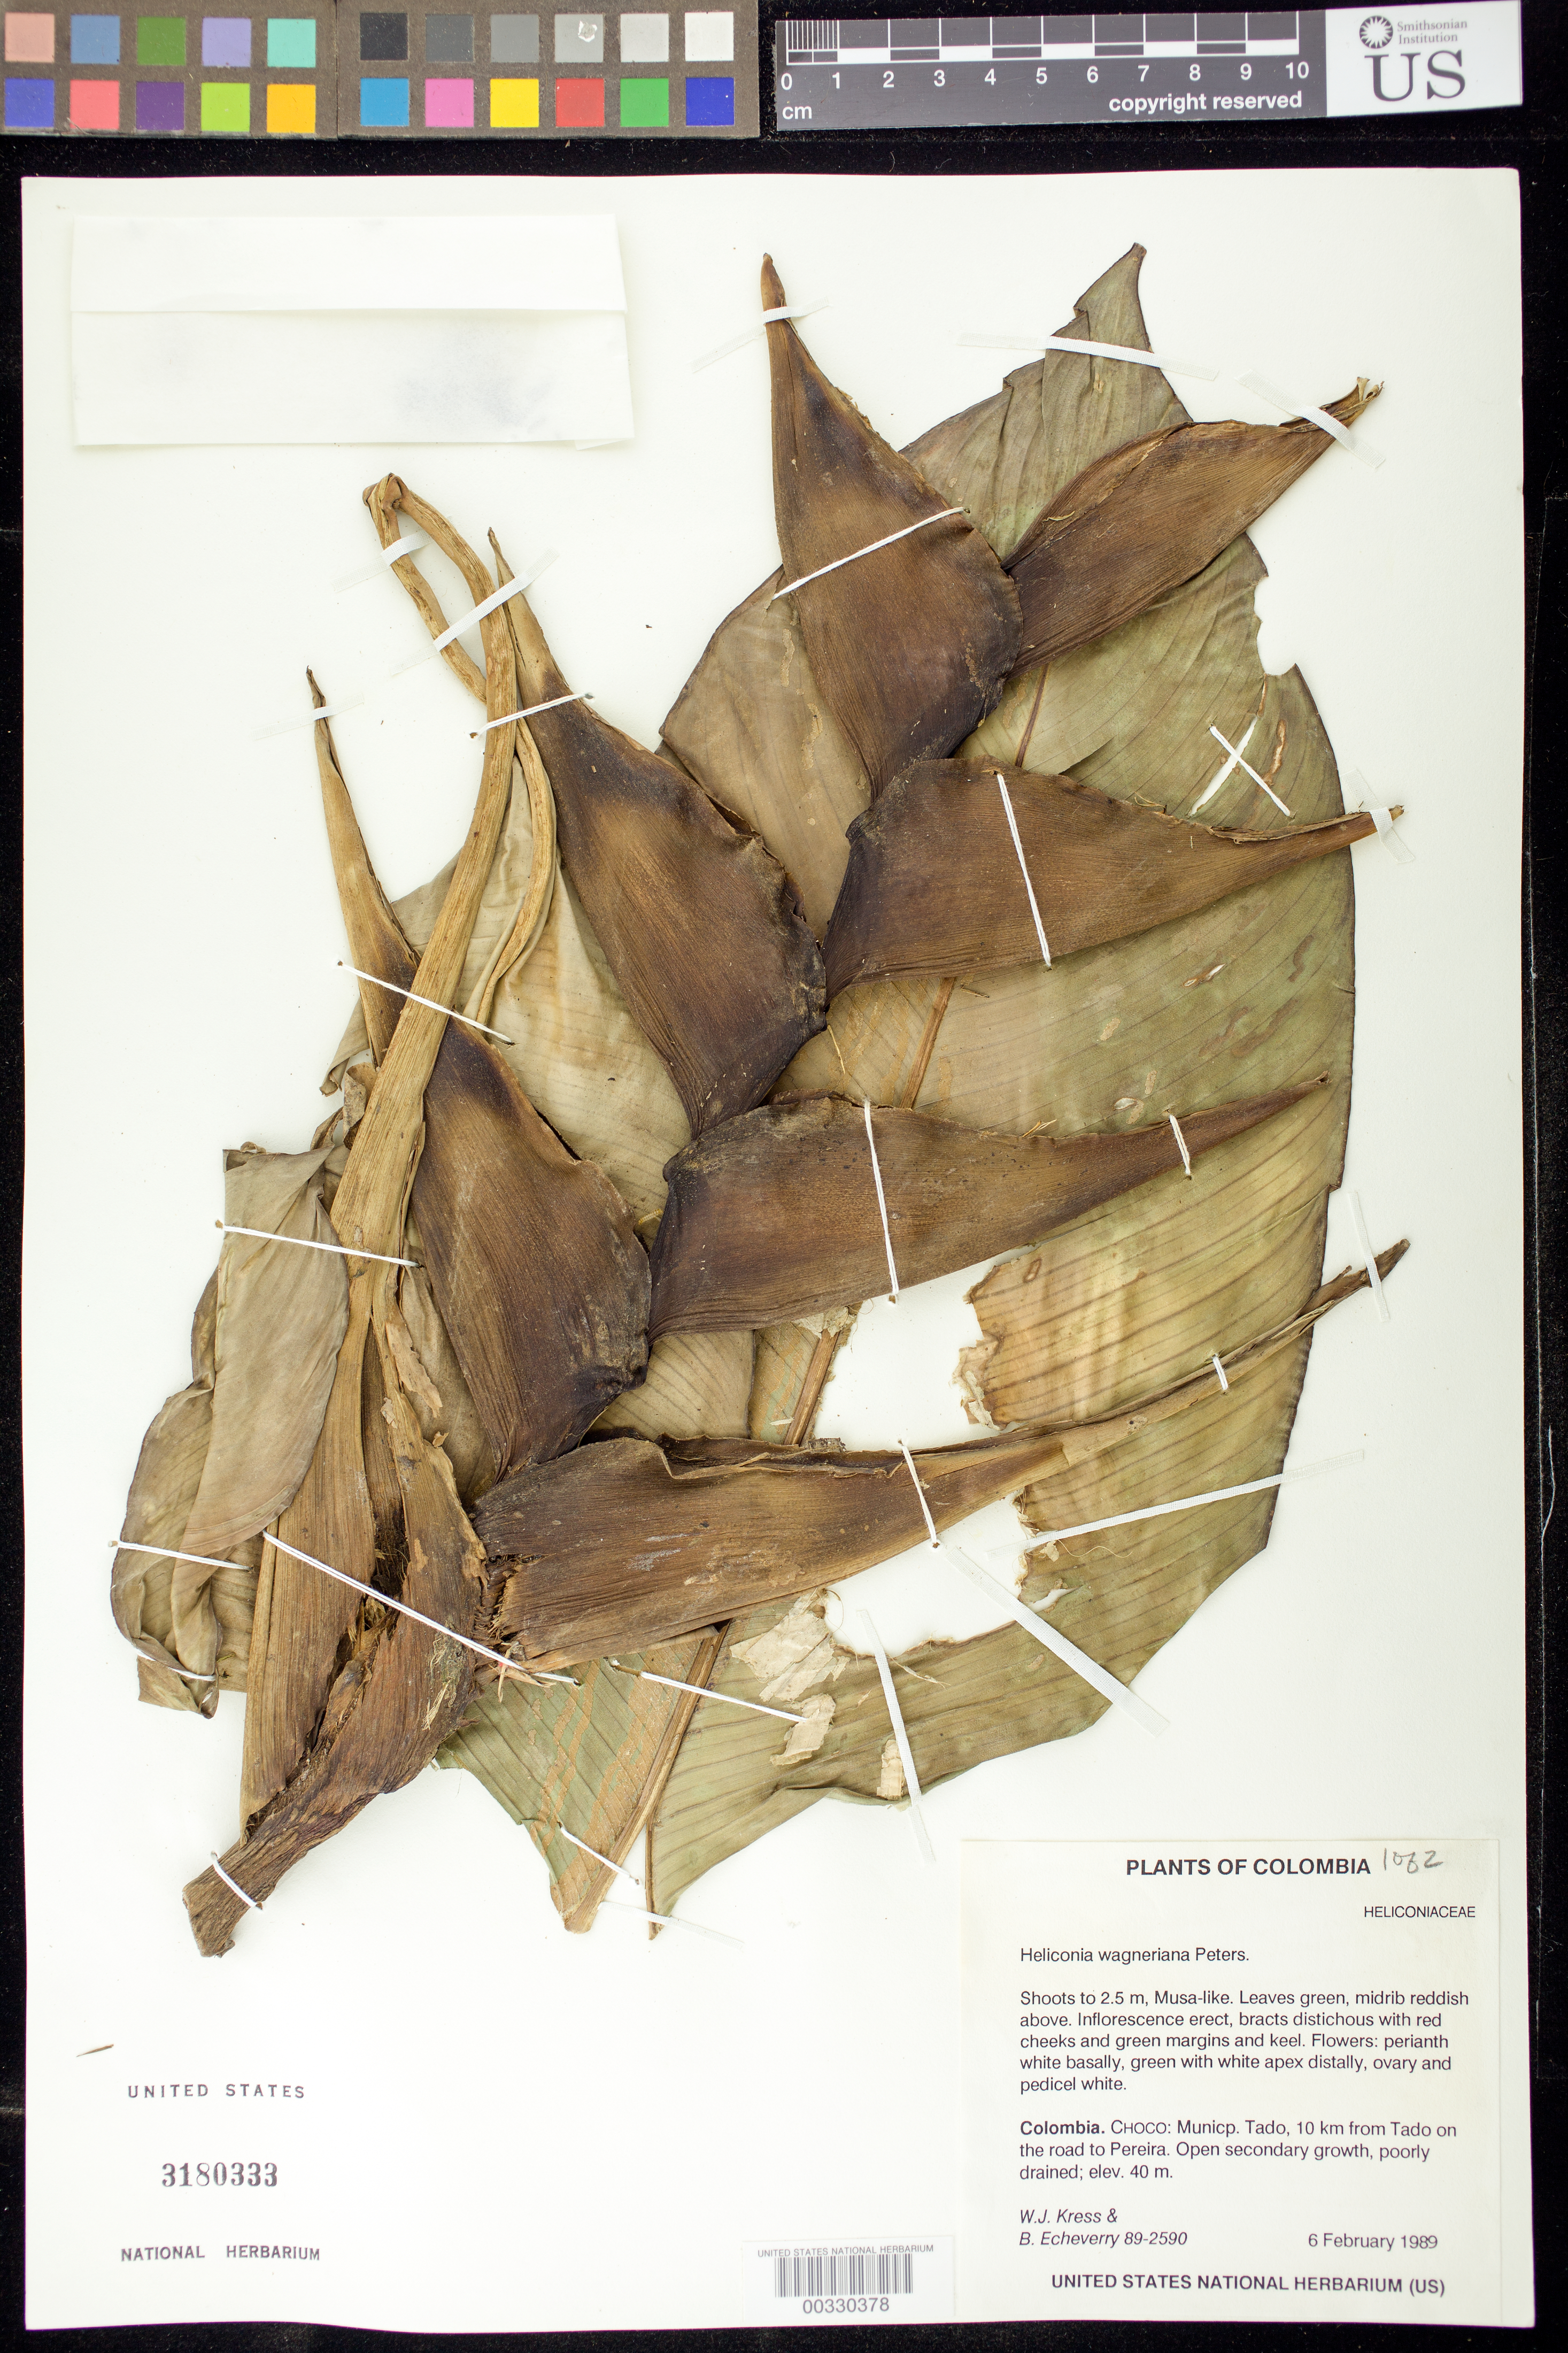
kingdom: Plantae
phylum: Tracheophyta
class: Liliopsida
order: Zingiberales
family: Heliconiaceae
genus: Heliconia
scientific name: Heliconia wagneriana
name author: Petersen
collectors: W. J. Kress & B. Echeverry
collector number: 89-2590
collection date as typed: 06 Feb 1989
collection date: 1989-02-06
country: Colombia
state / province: Chocó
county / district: Tadó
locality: Mun of Tado, 10 km from Tado on road to Pereira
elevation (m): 40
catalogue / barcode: US 3180333